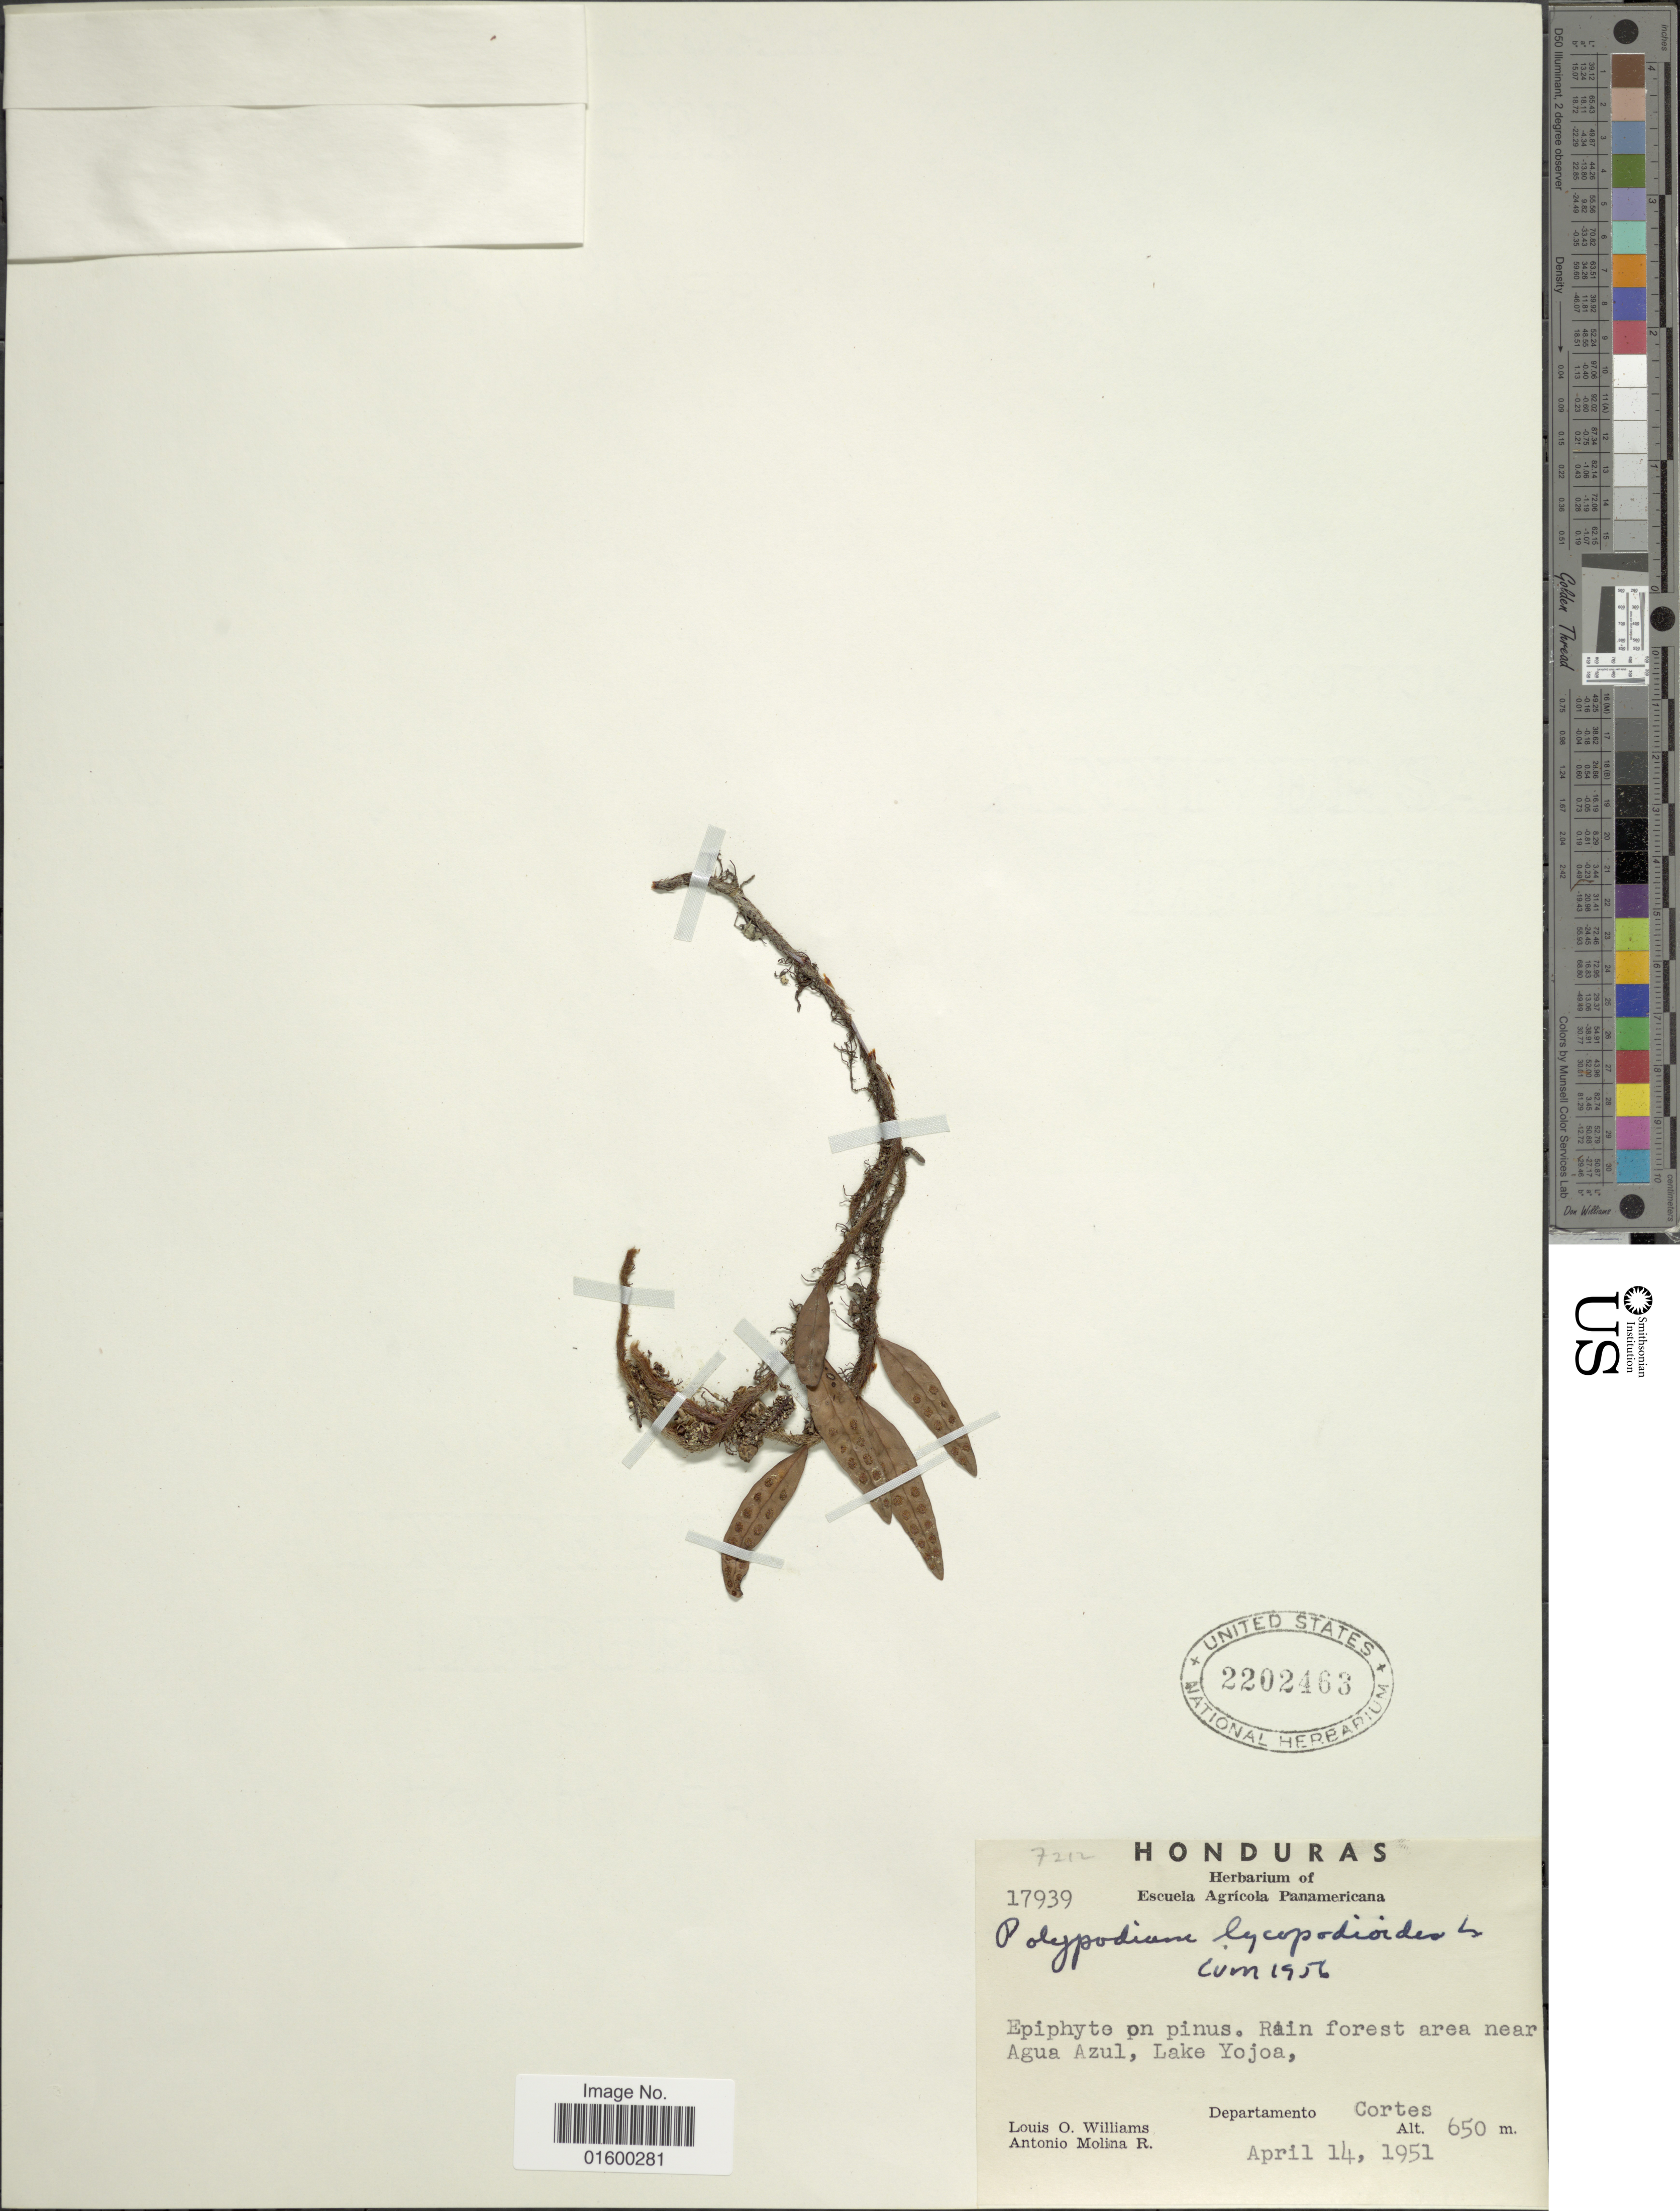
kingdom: Plantae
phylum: Tracheophyta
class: Polypodiopsida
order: Polypodiales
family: Polypodiaceae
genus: Microgramma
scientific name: Microgramma lycopodioides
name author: (L.) Copel.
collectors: L. O. Williams & A. Molina R.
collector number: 17939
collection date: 1951-04-14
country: Honduras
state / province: Cortés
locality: Near Agua Azul, Lake Yojoa, Departamento Cortes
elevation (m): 650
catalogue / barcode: US 2202463